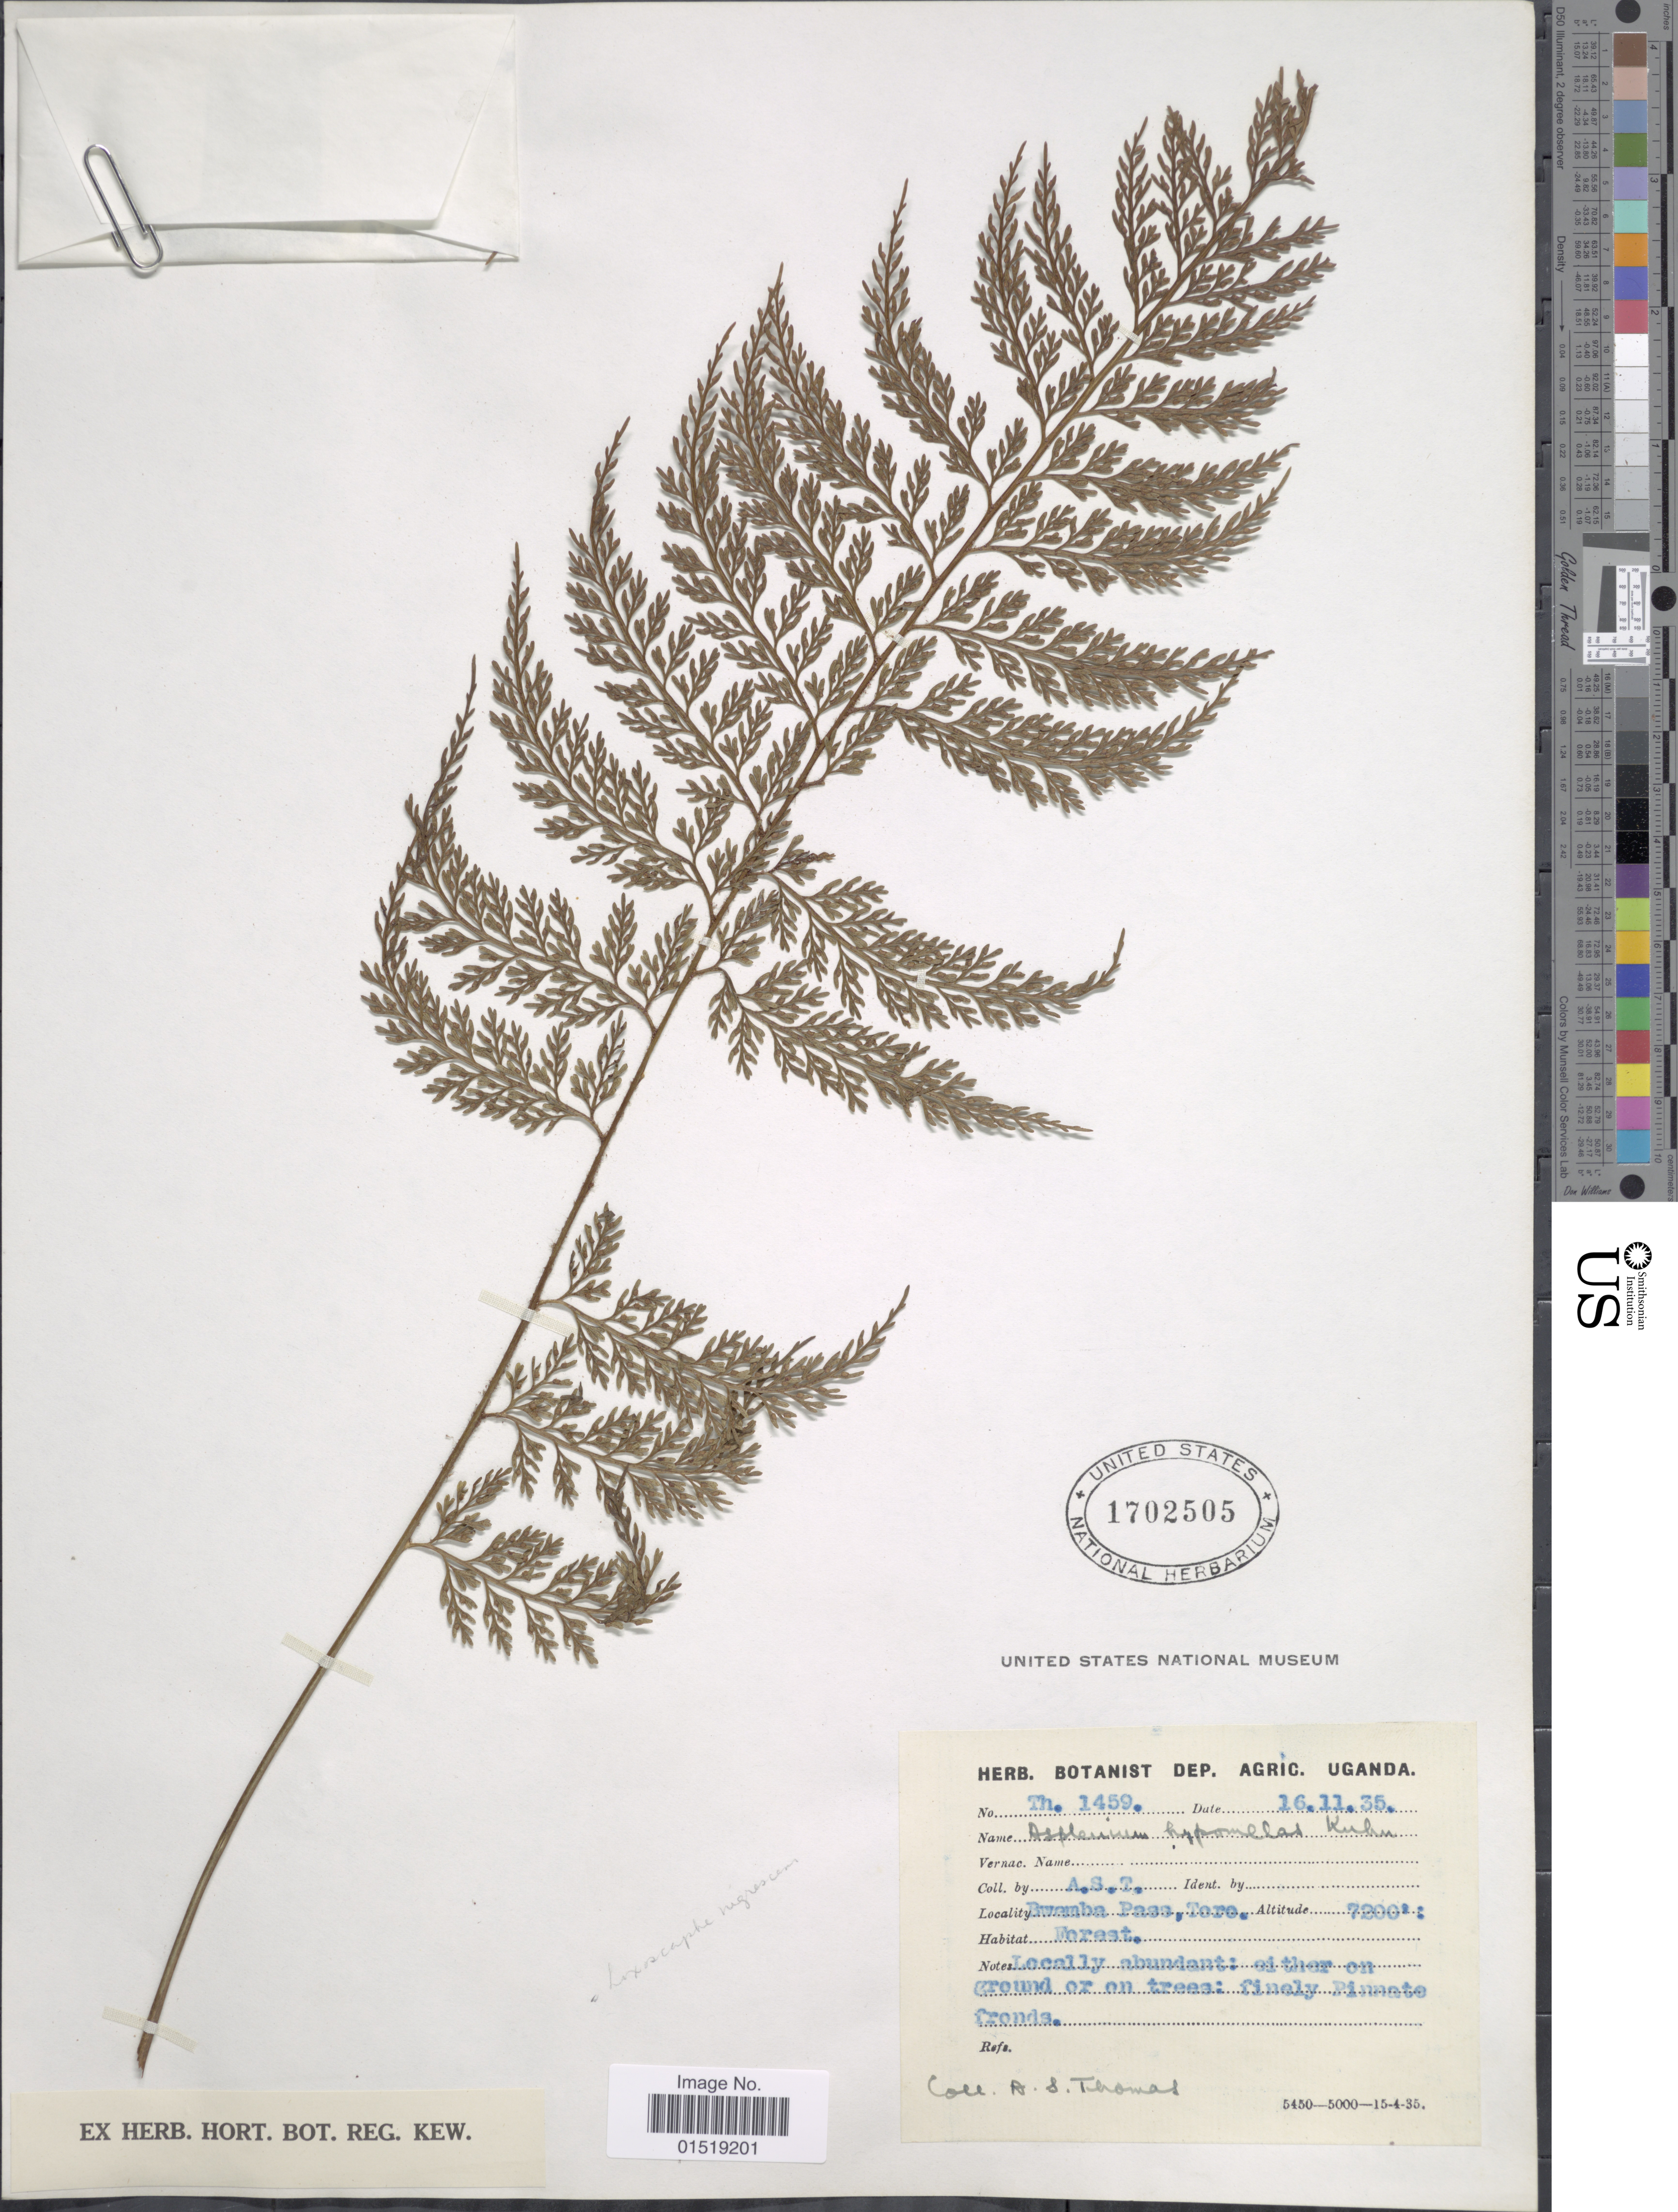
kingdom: Plantae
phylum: Tracheophyta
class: Polypodiopsida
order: Polypodiales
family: Aspleniaceae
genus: Asplenium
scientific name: Asplenium hypomelas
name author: Kuhn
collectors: A. Thomas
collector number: Th. 1459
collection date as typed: Transcribed d/m/y: 16/11/35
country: Uganda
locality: Bwamba Pass, Toro.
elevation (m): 2195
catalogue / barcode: US 1702505